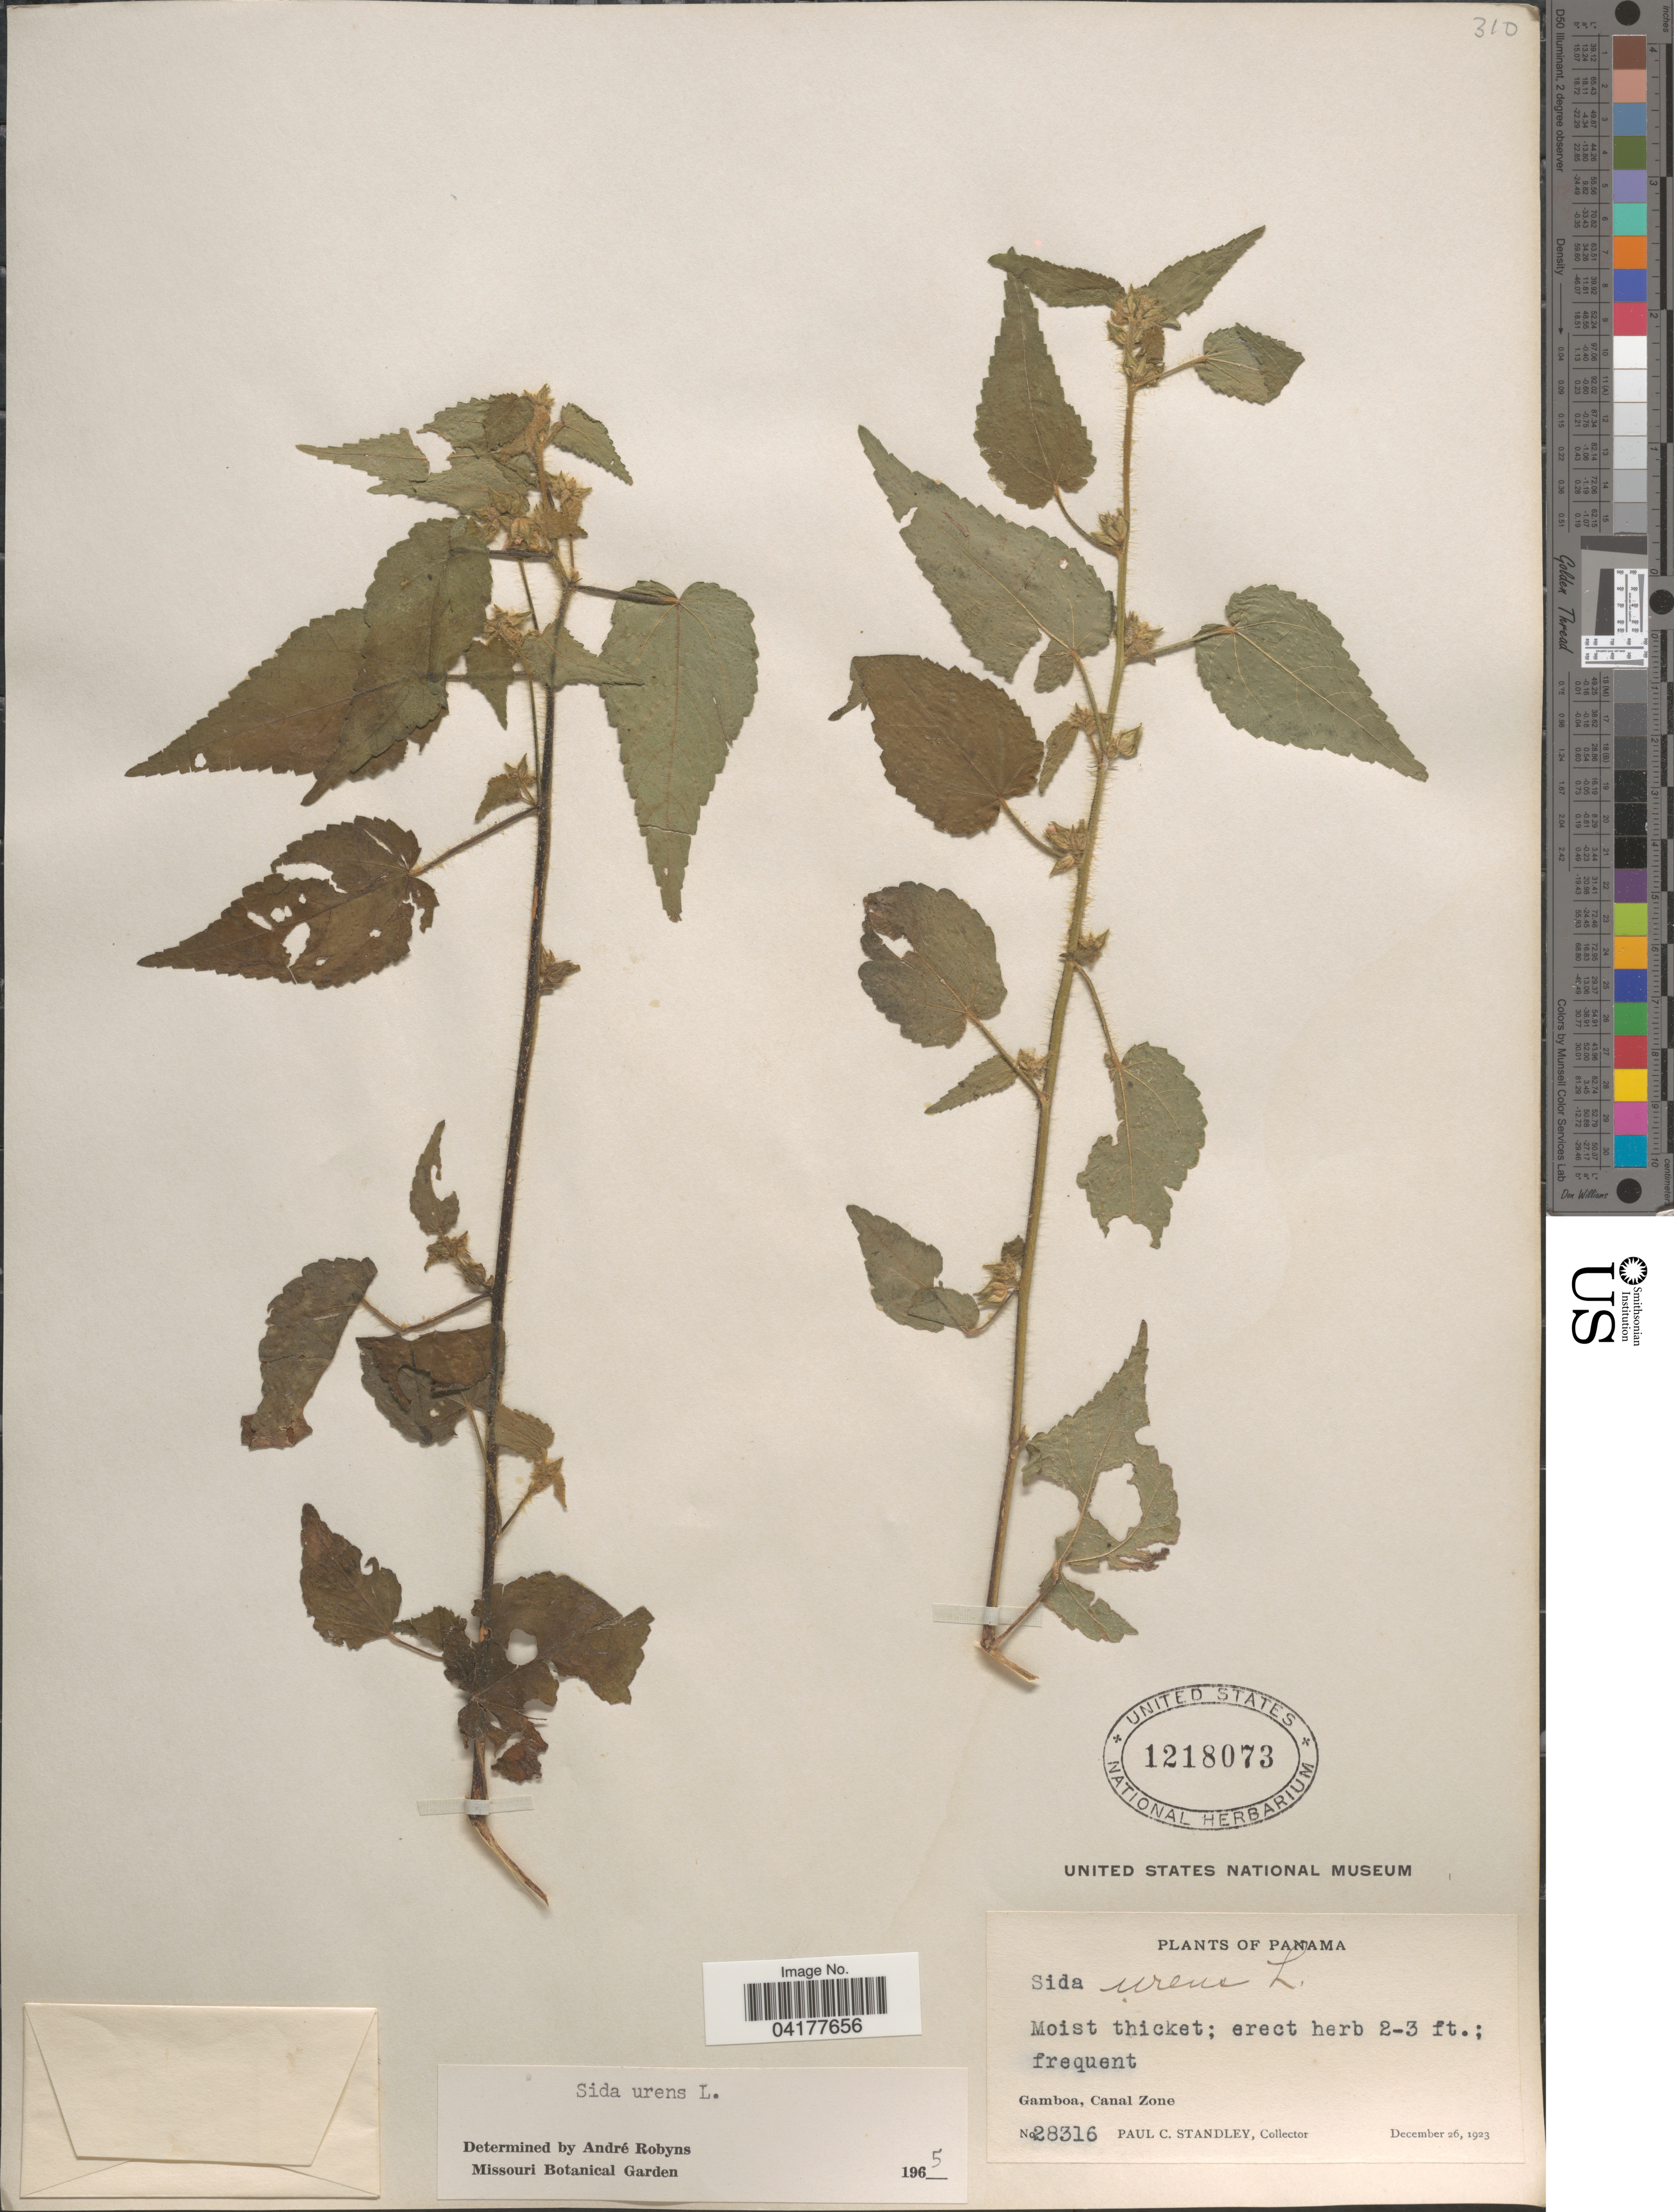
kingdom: Plantae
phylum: Tracheophyta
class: Magnoliopsida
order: Malvales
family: Malvaceae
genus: Sida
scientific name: Sida urens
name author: L.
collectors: P. C. Standley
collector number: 28316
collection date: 1923-12-26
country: Panama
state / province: Colón / Panamá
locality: Gamboa, Canal Zone.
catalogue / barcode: US 1218073